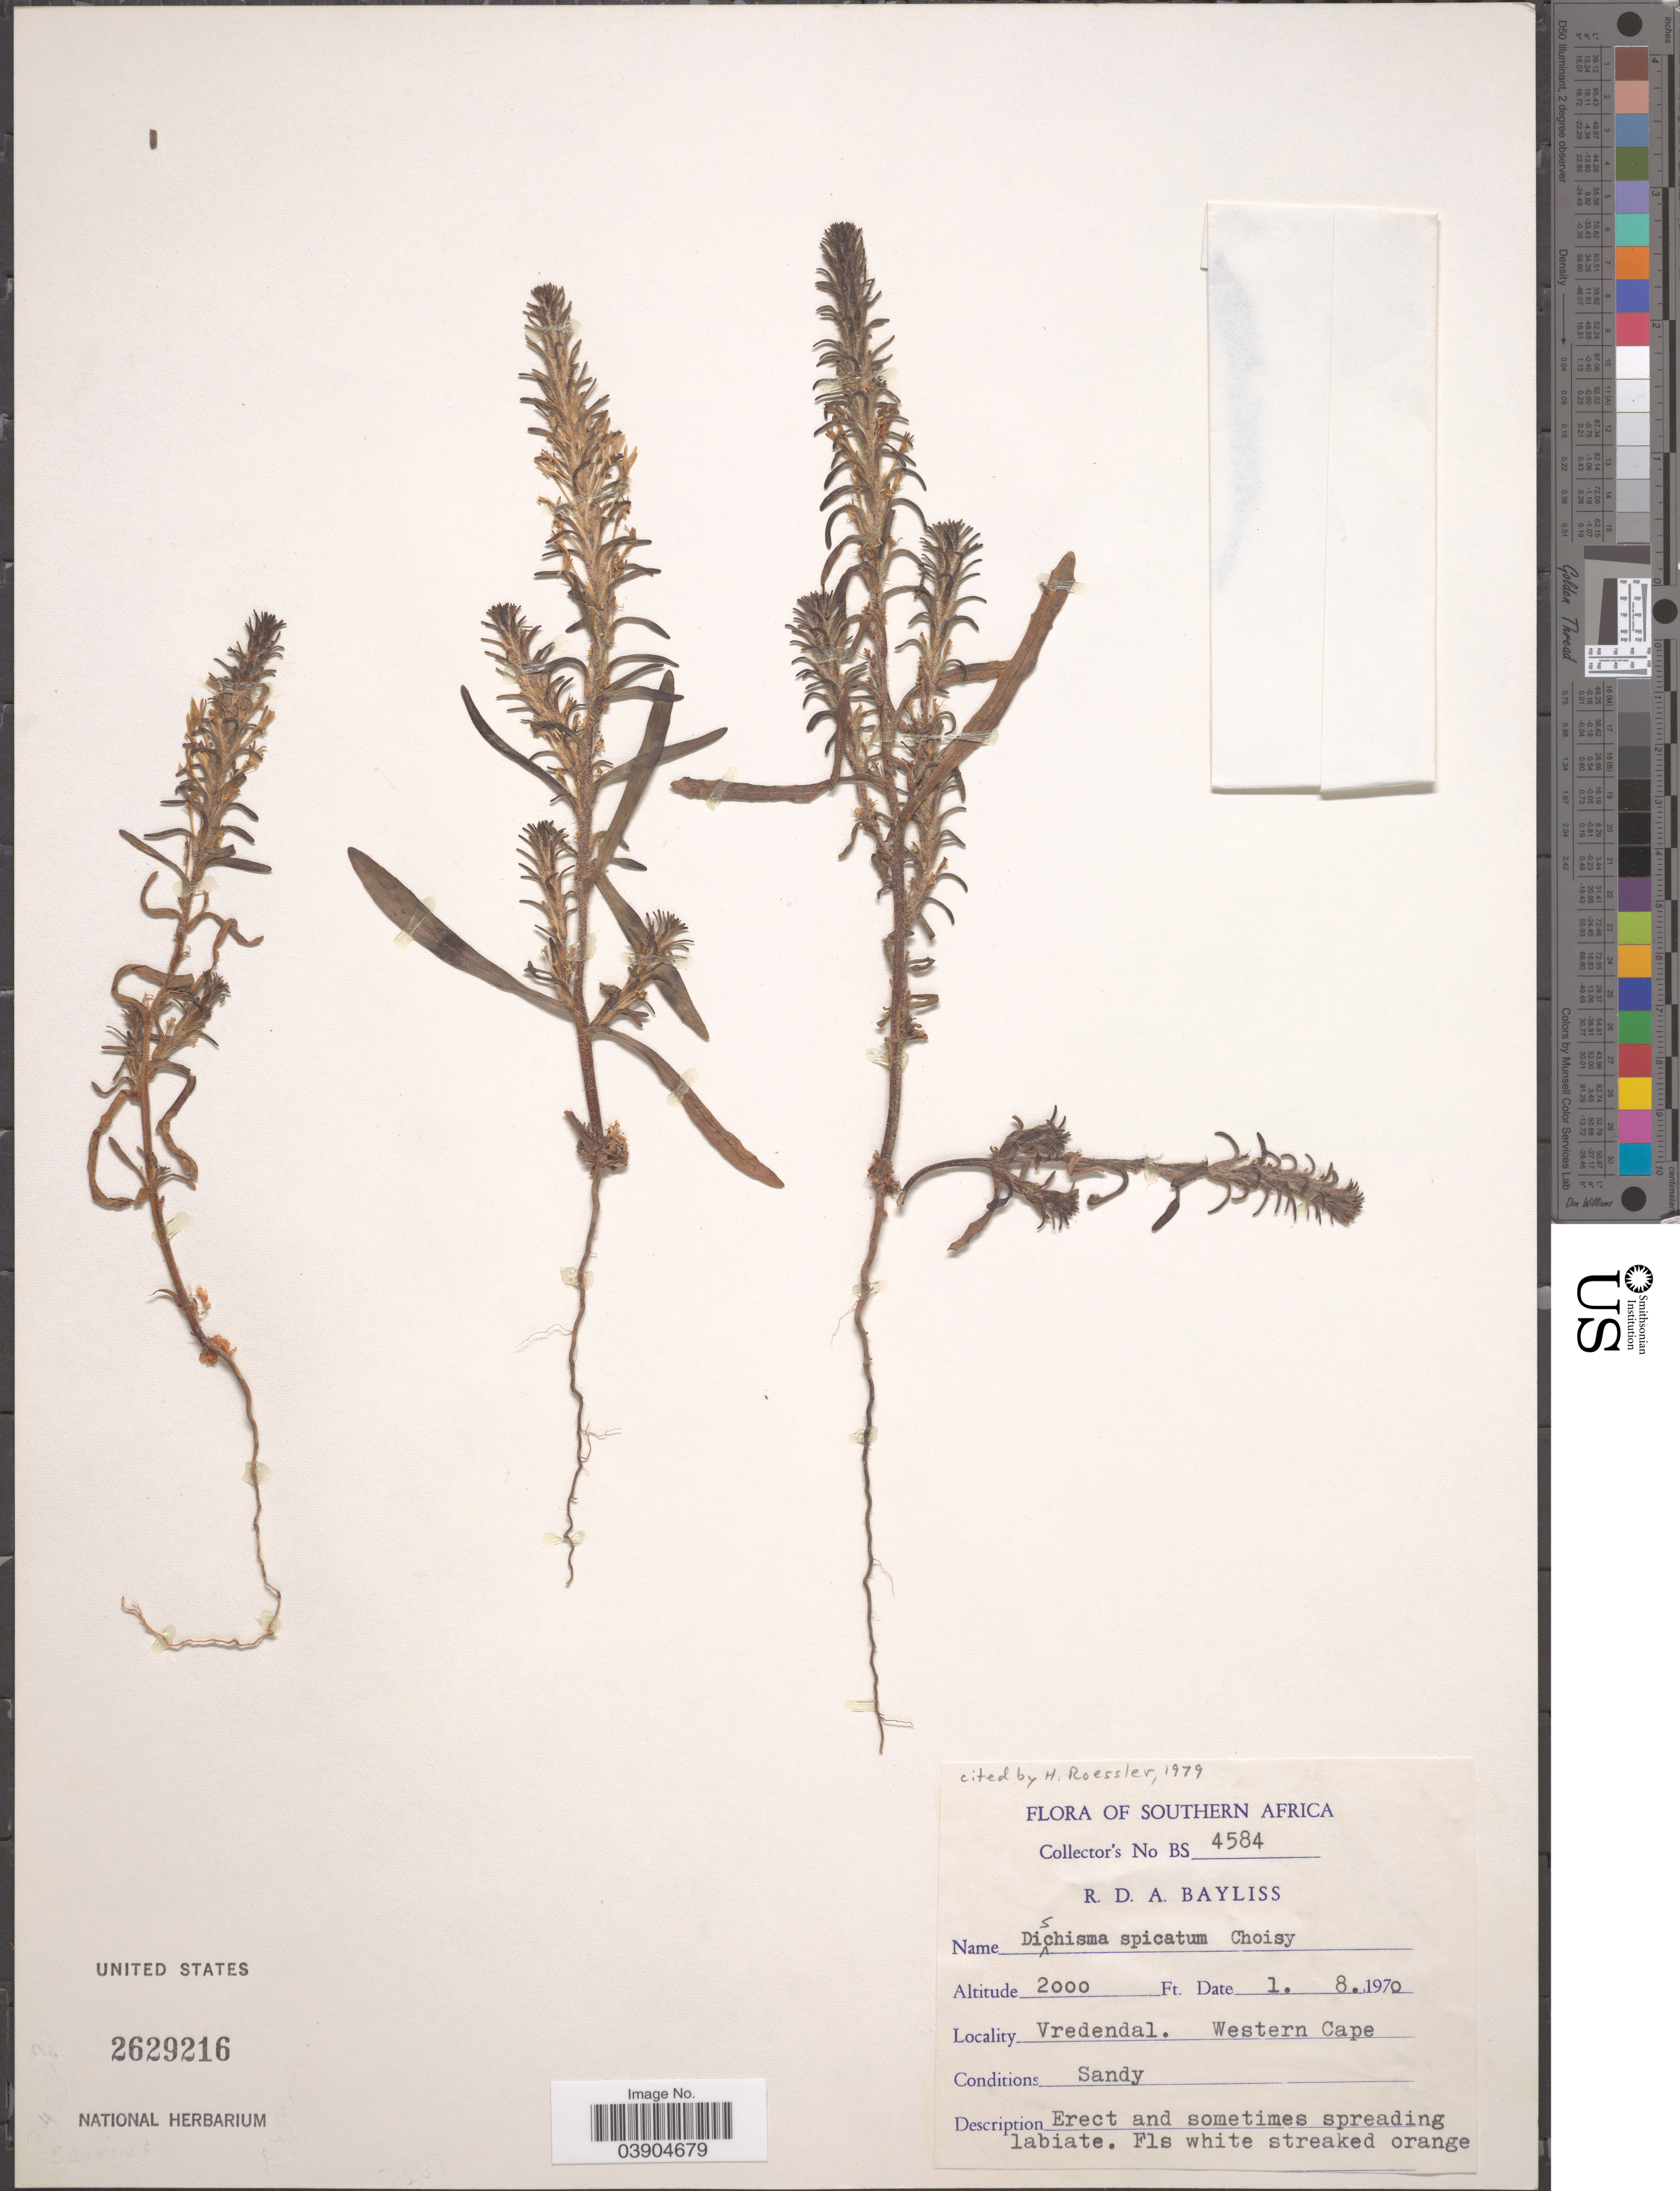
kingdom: Plantae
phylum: Tracheophyta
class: Magnoliopsida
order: Lamiales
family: Scrophulariaceae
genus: Dischisma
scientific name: Dischisma spicatum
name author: Choisy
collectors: R. Bayliss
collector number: BS4584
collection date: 1970-08-01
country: South Africa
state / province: Western Cape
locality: Southern Africa. Vredendal.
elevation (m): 610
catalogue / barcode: US 2629216